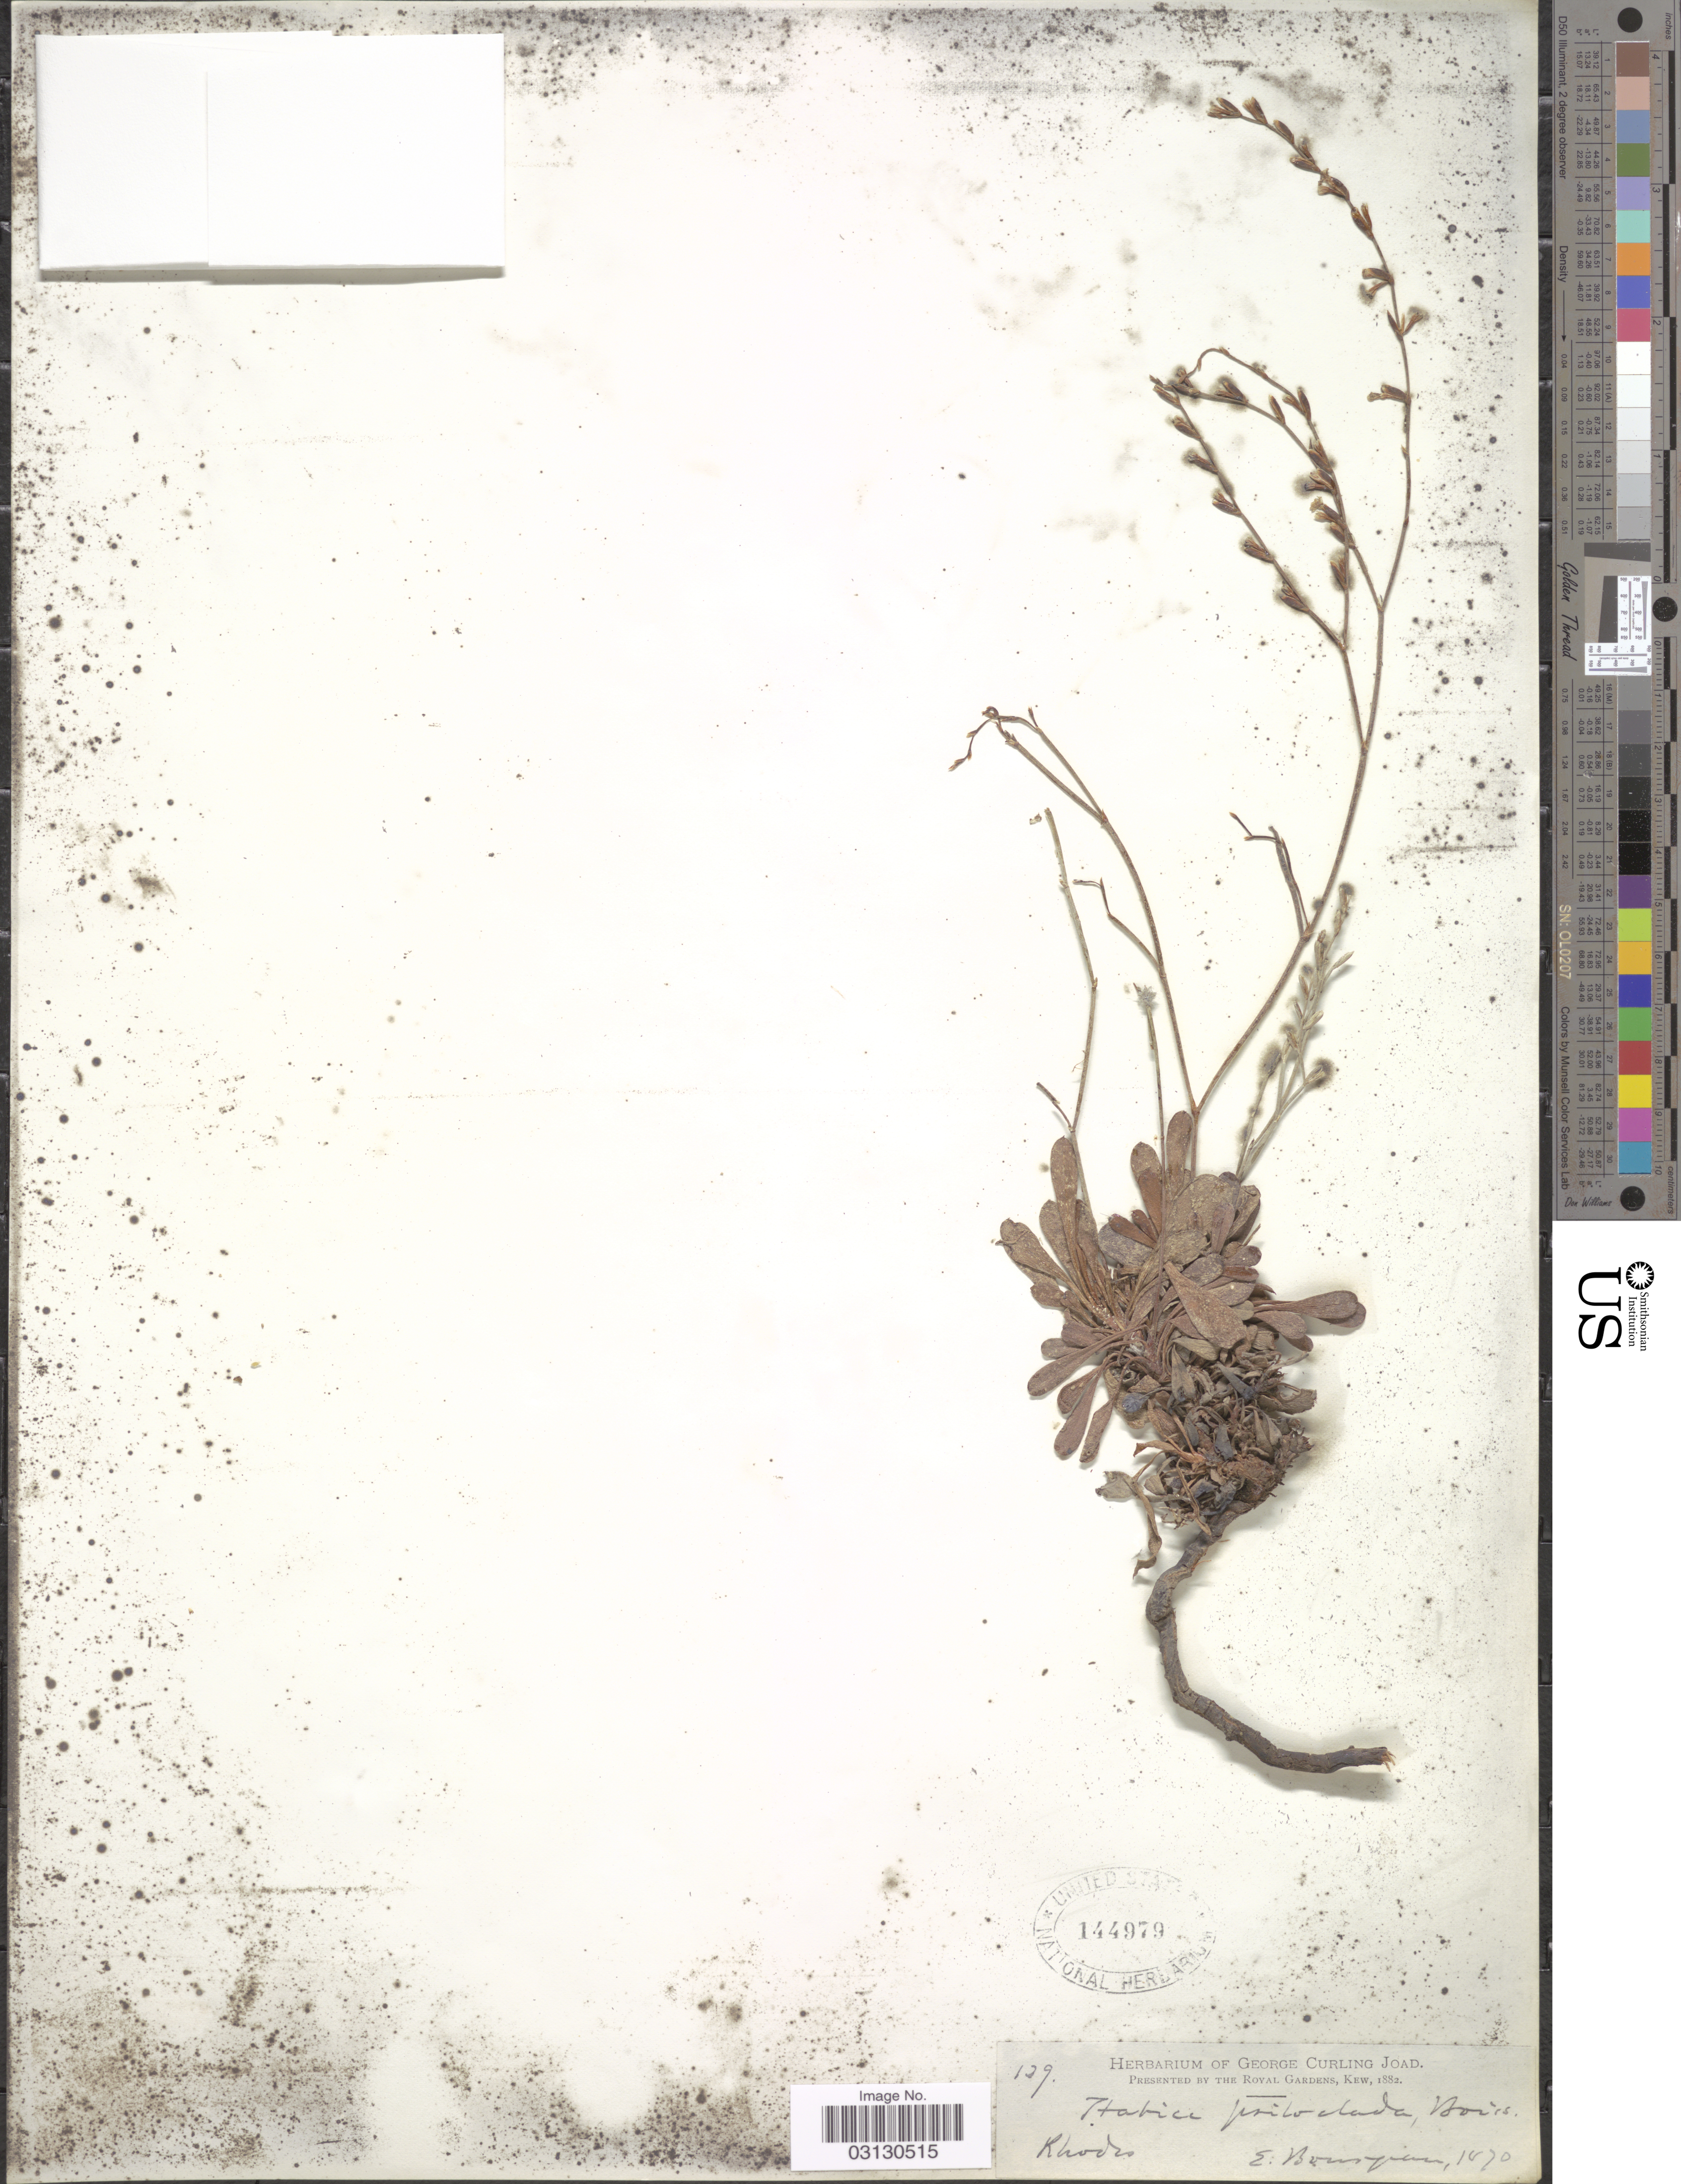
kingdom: Plantae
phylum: Tracheophyta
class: Magnoliopsida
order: Caryophyllales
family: Plumbaginaceae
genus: Limonium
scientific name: Limonium psilocladon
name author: (Boiss.) Kuntze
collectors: E. Bourgeau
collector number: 139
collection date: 1870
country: Greece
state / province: South Aegean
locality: Rhodes.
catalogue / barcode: US 144979